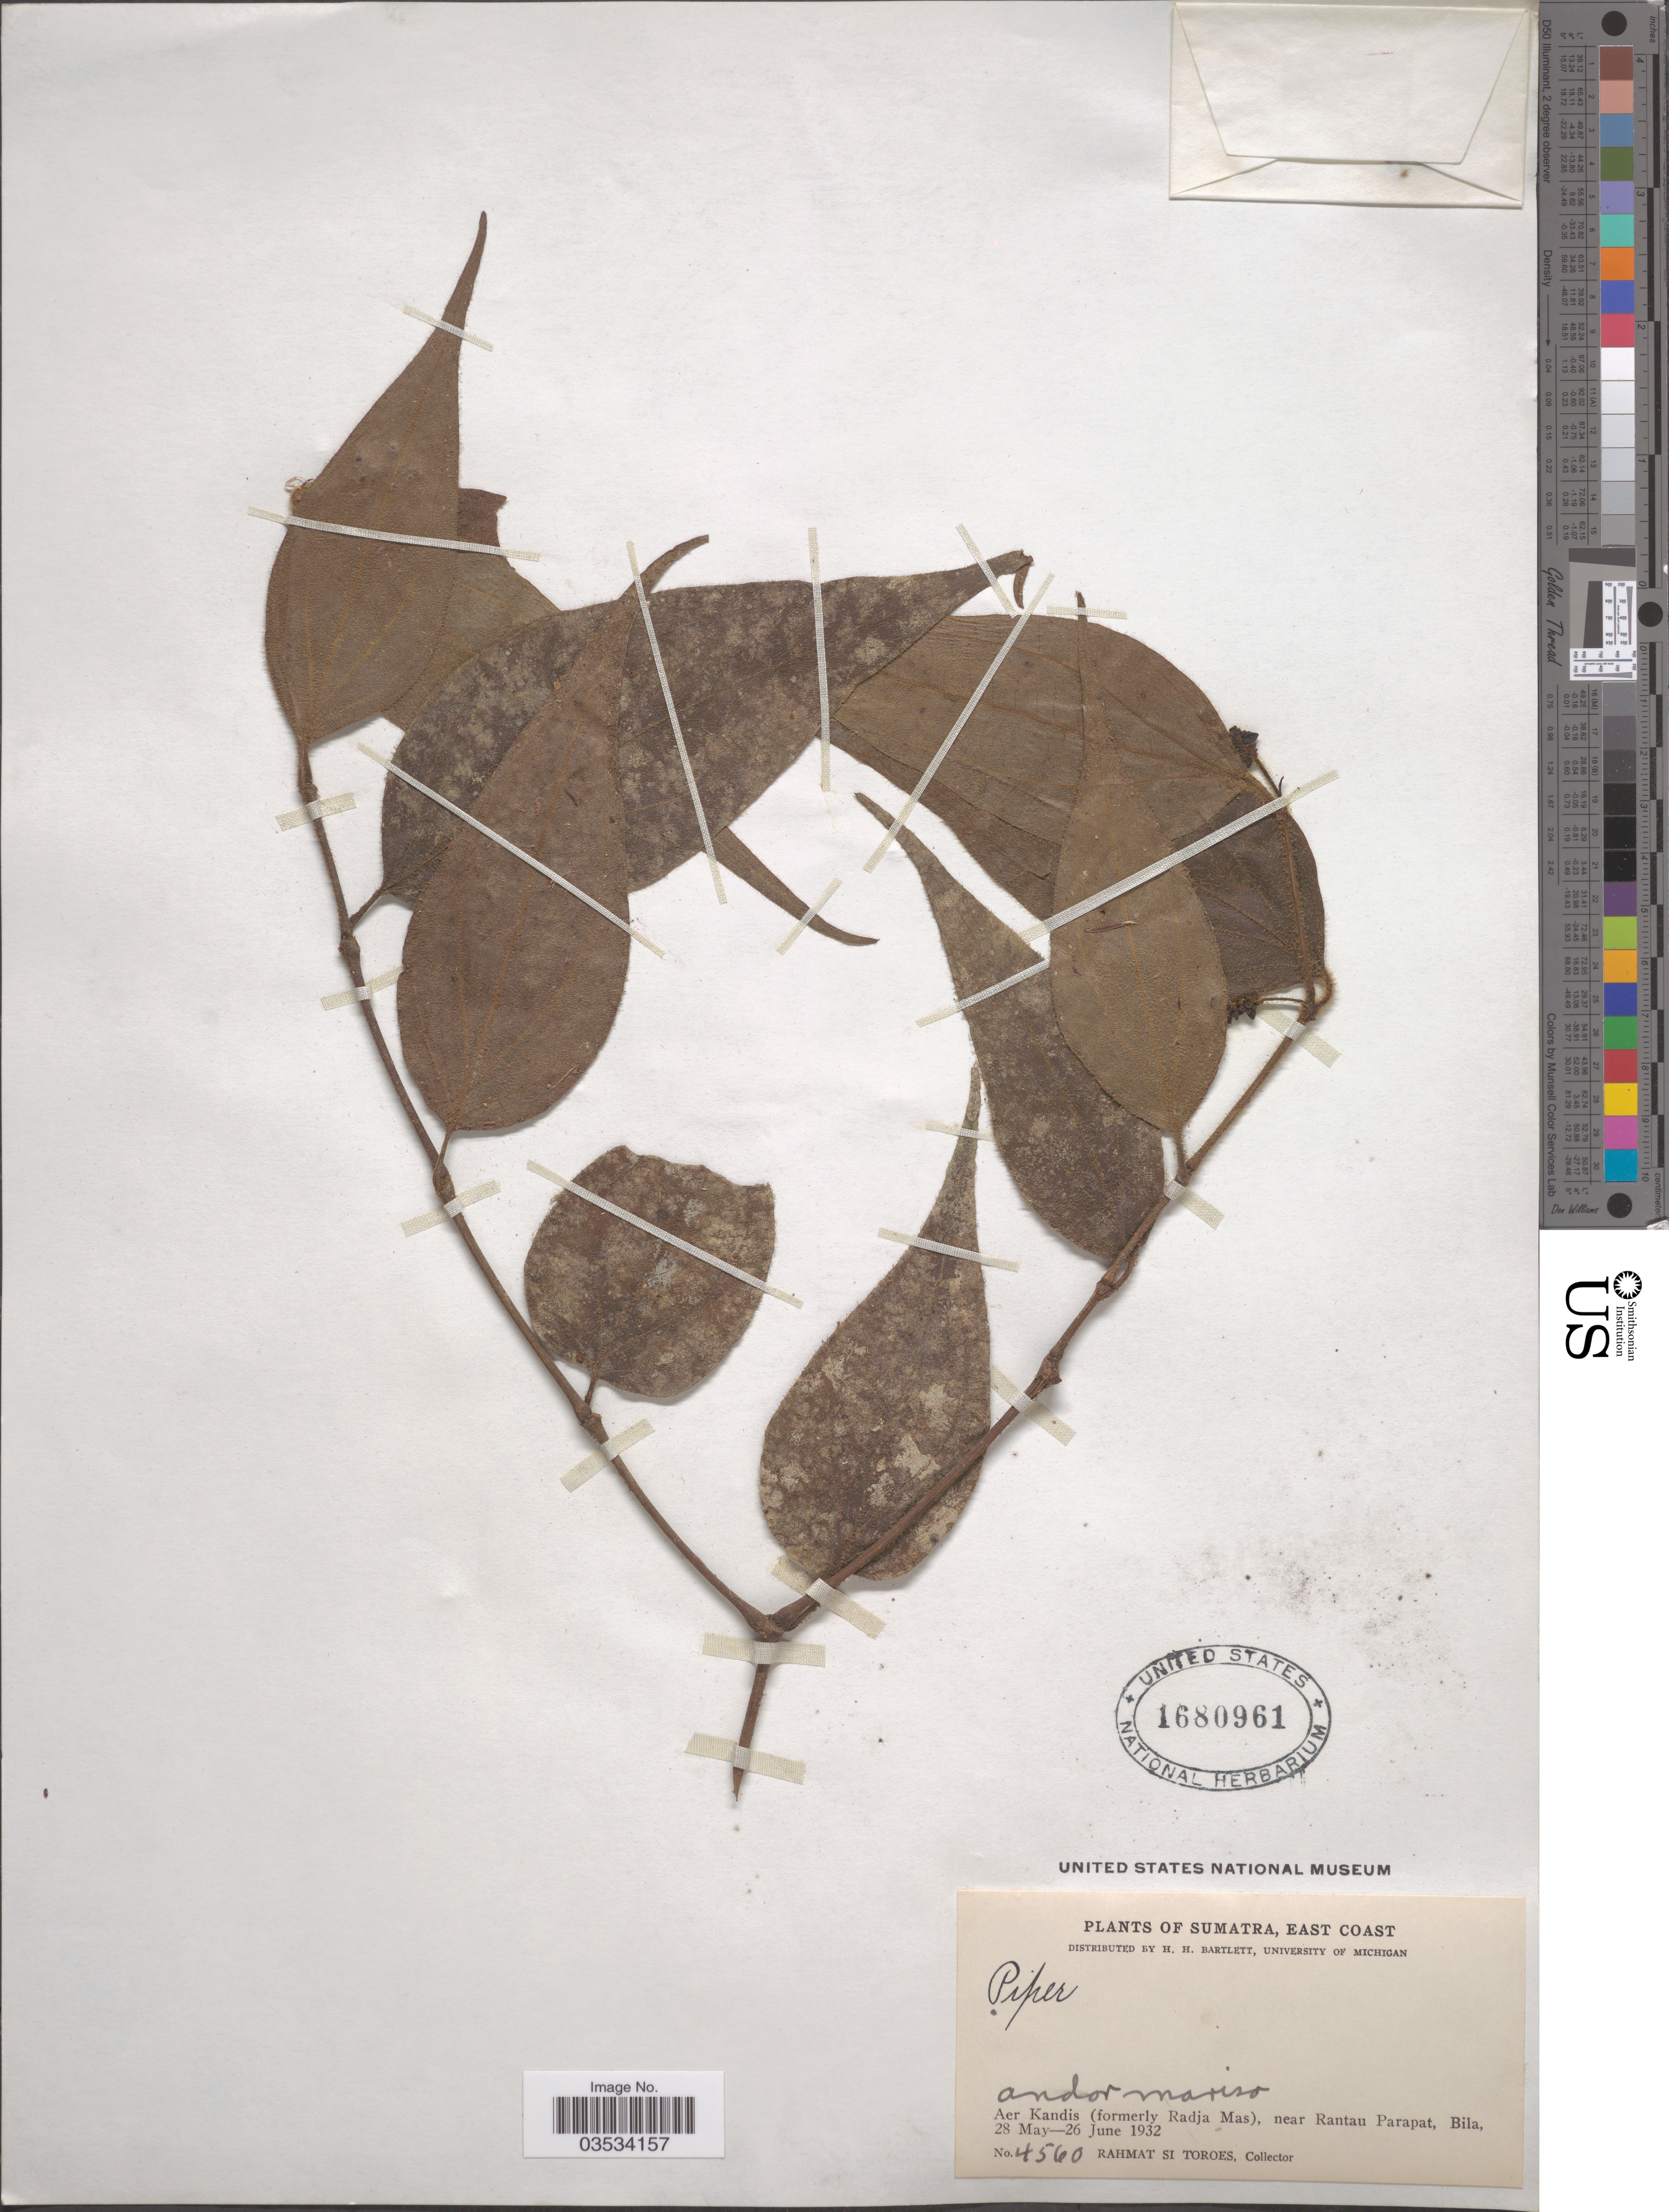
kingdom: Plantae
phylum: Tracheophyta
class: Magnoliopsida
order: Piperales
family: Piperaceae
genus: Piper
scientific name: Piper sp.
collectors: Rahmat Si Boeea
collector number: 4560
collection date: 1932-05-28/1932-06-26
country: Indonesia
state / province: Sumatra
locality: East Coast. Aer Kandis (formerly Radja Mas), near Rantau Parapat, Bila.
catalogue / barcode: US 1680961